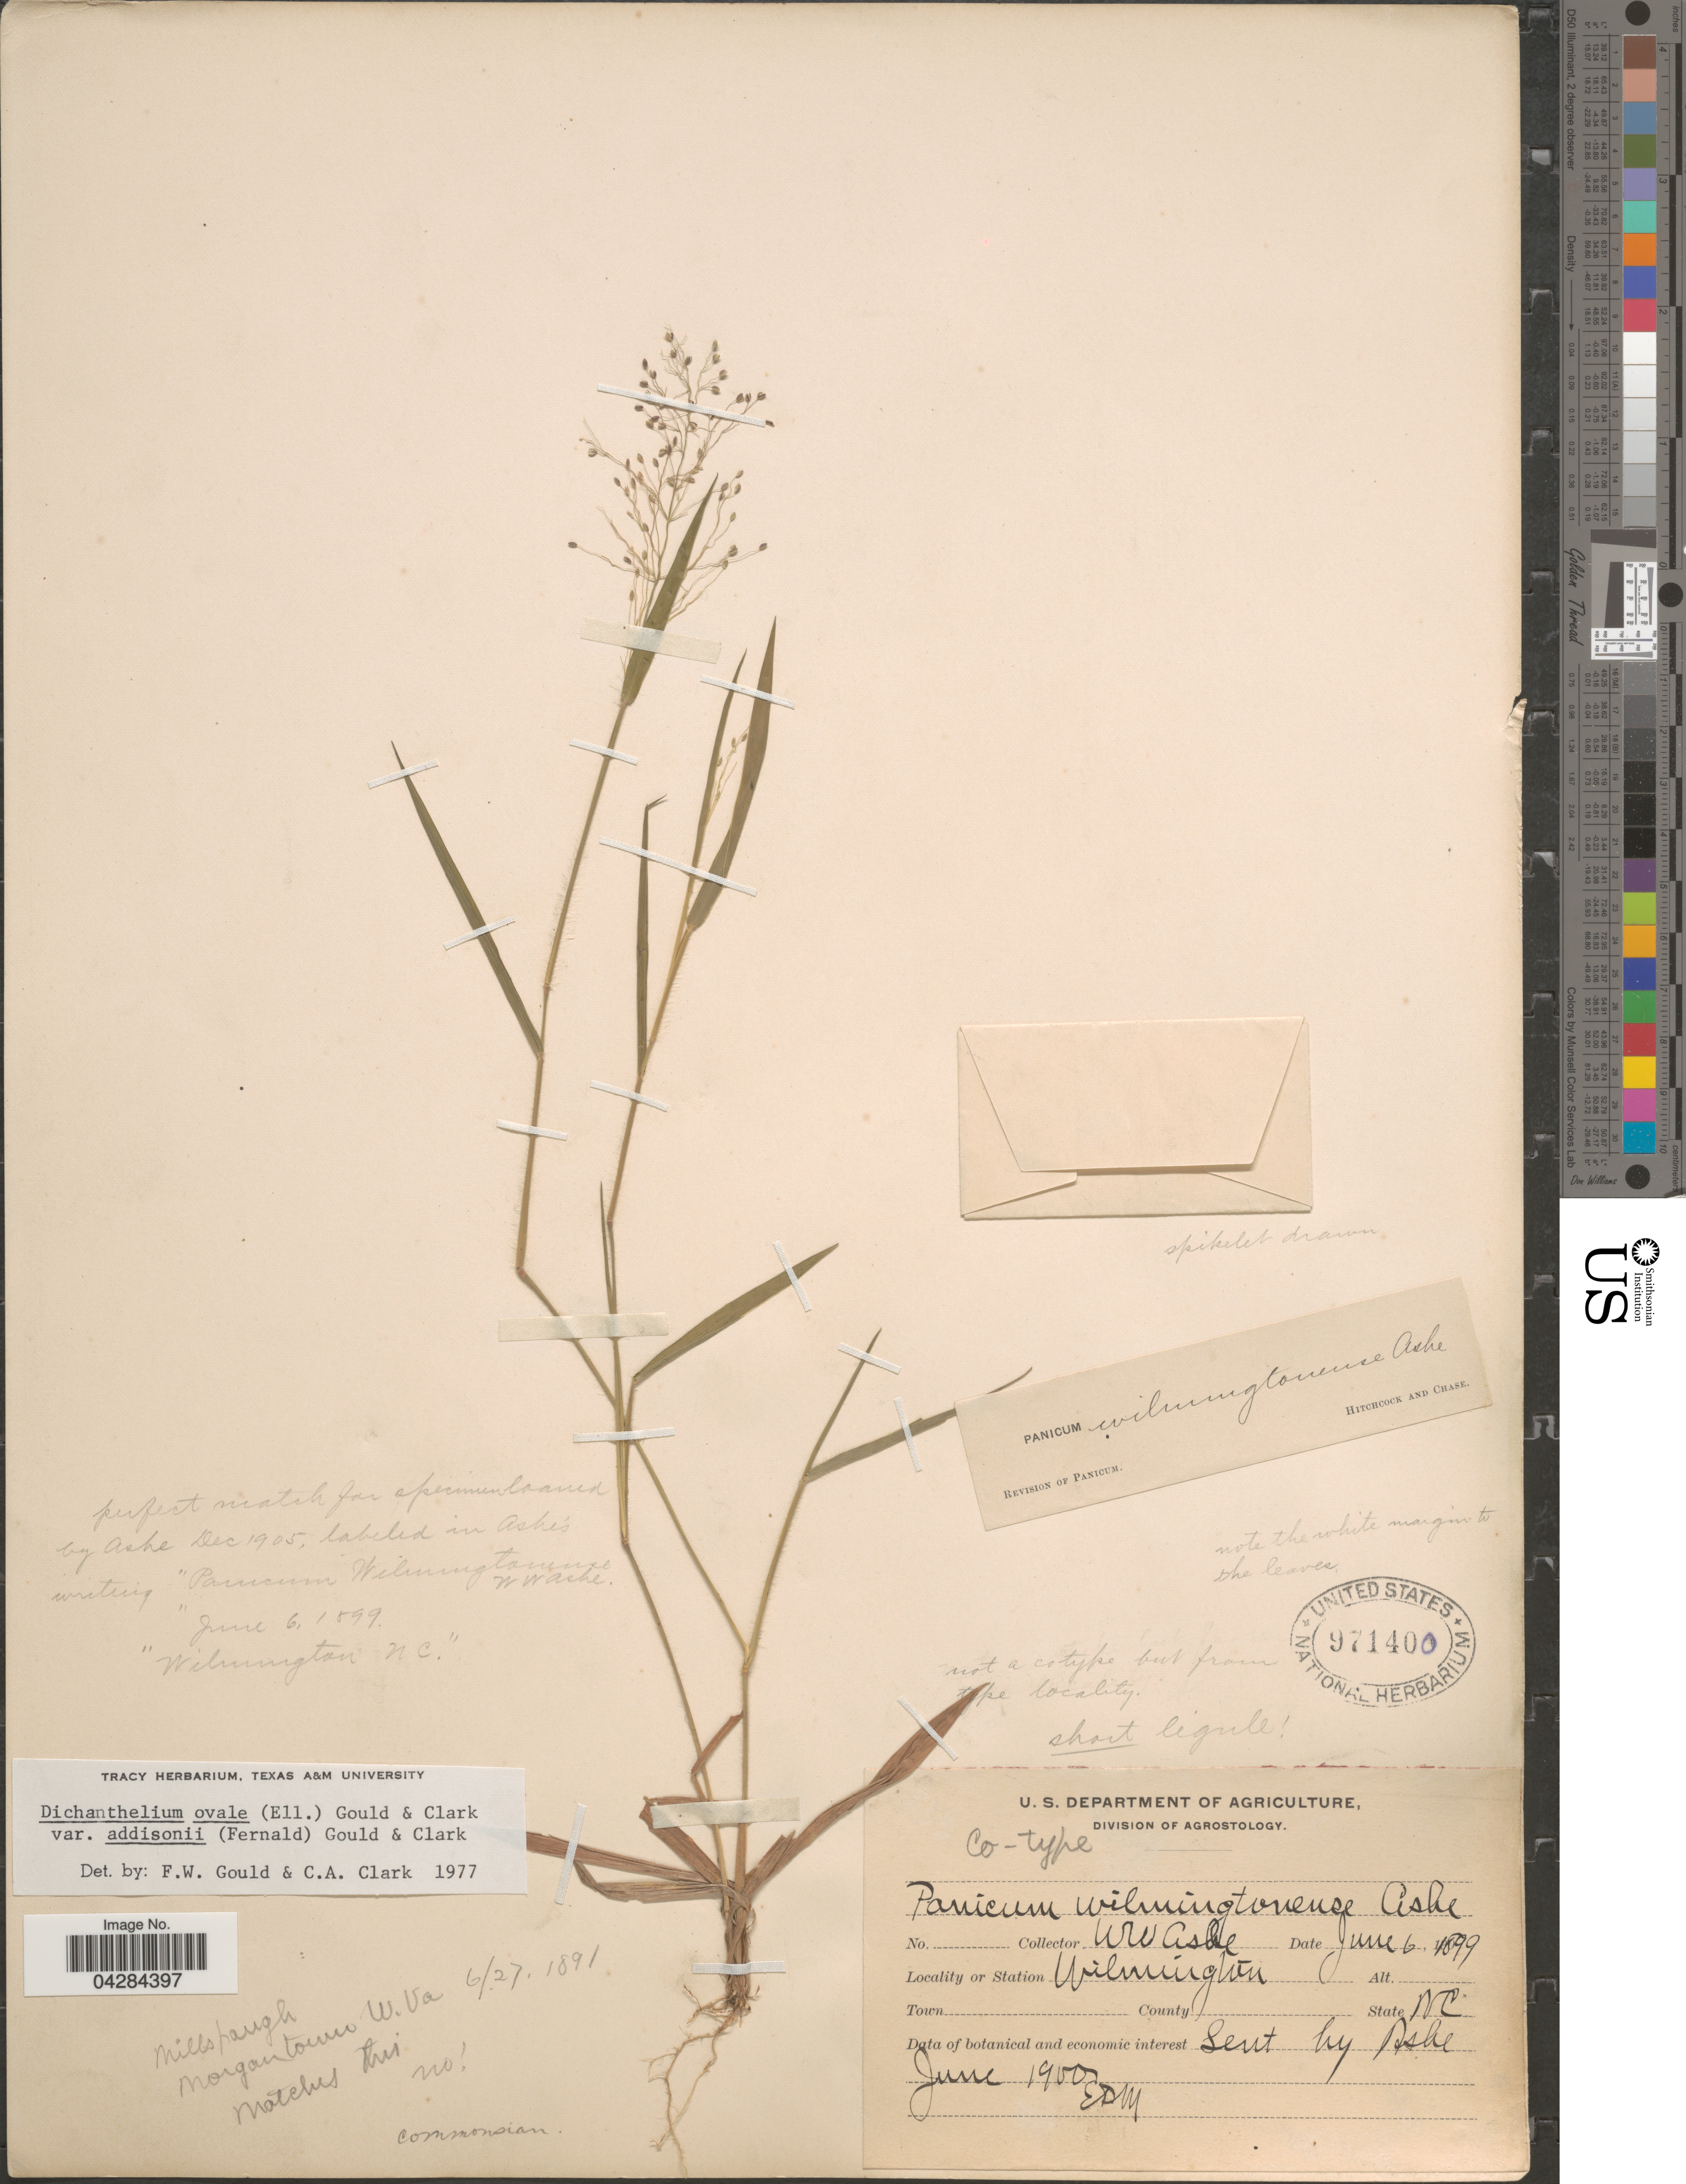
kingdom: Plantae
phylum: Tracheophyta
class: Liliopsida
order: Poales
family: Poaceae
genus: Dichanthelium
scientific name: Dichanthelium ovale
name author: (Elliott) Gould & C.A. Clark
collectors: W. W. Ashe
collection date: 1899-06-06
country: United States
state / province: North Carolina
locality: Station Wilmington.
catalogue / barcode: US 971400